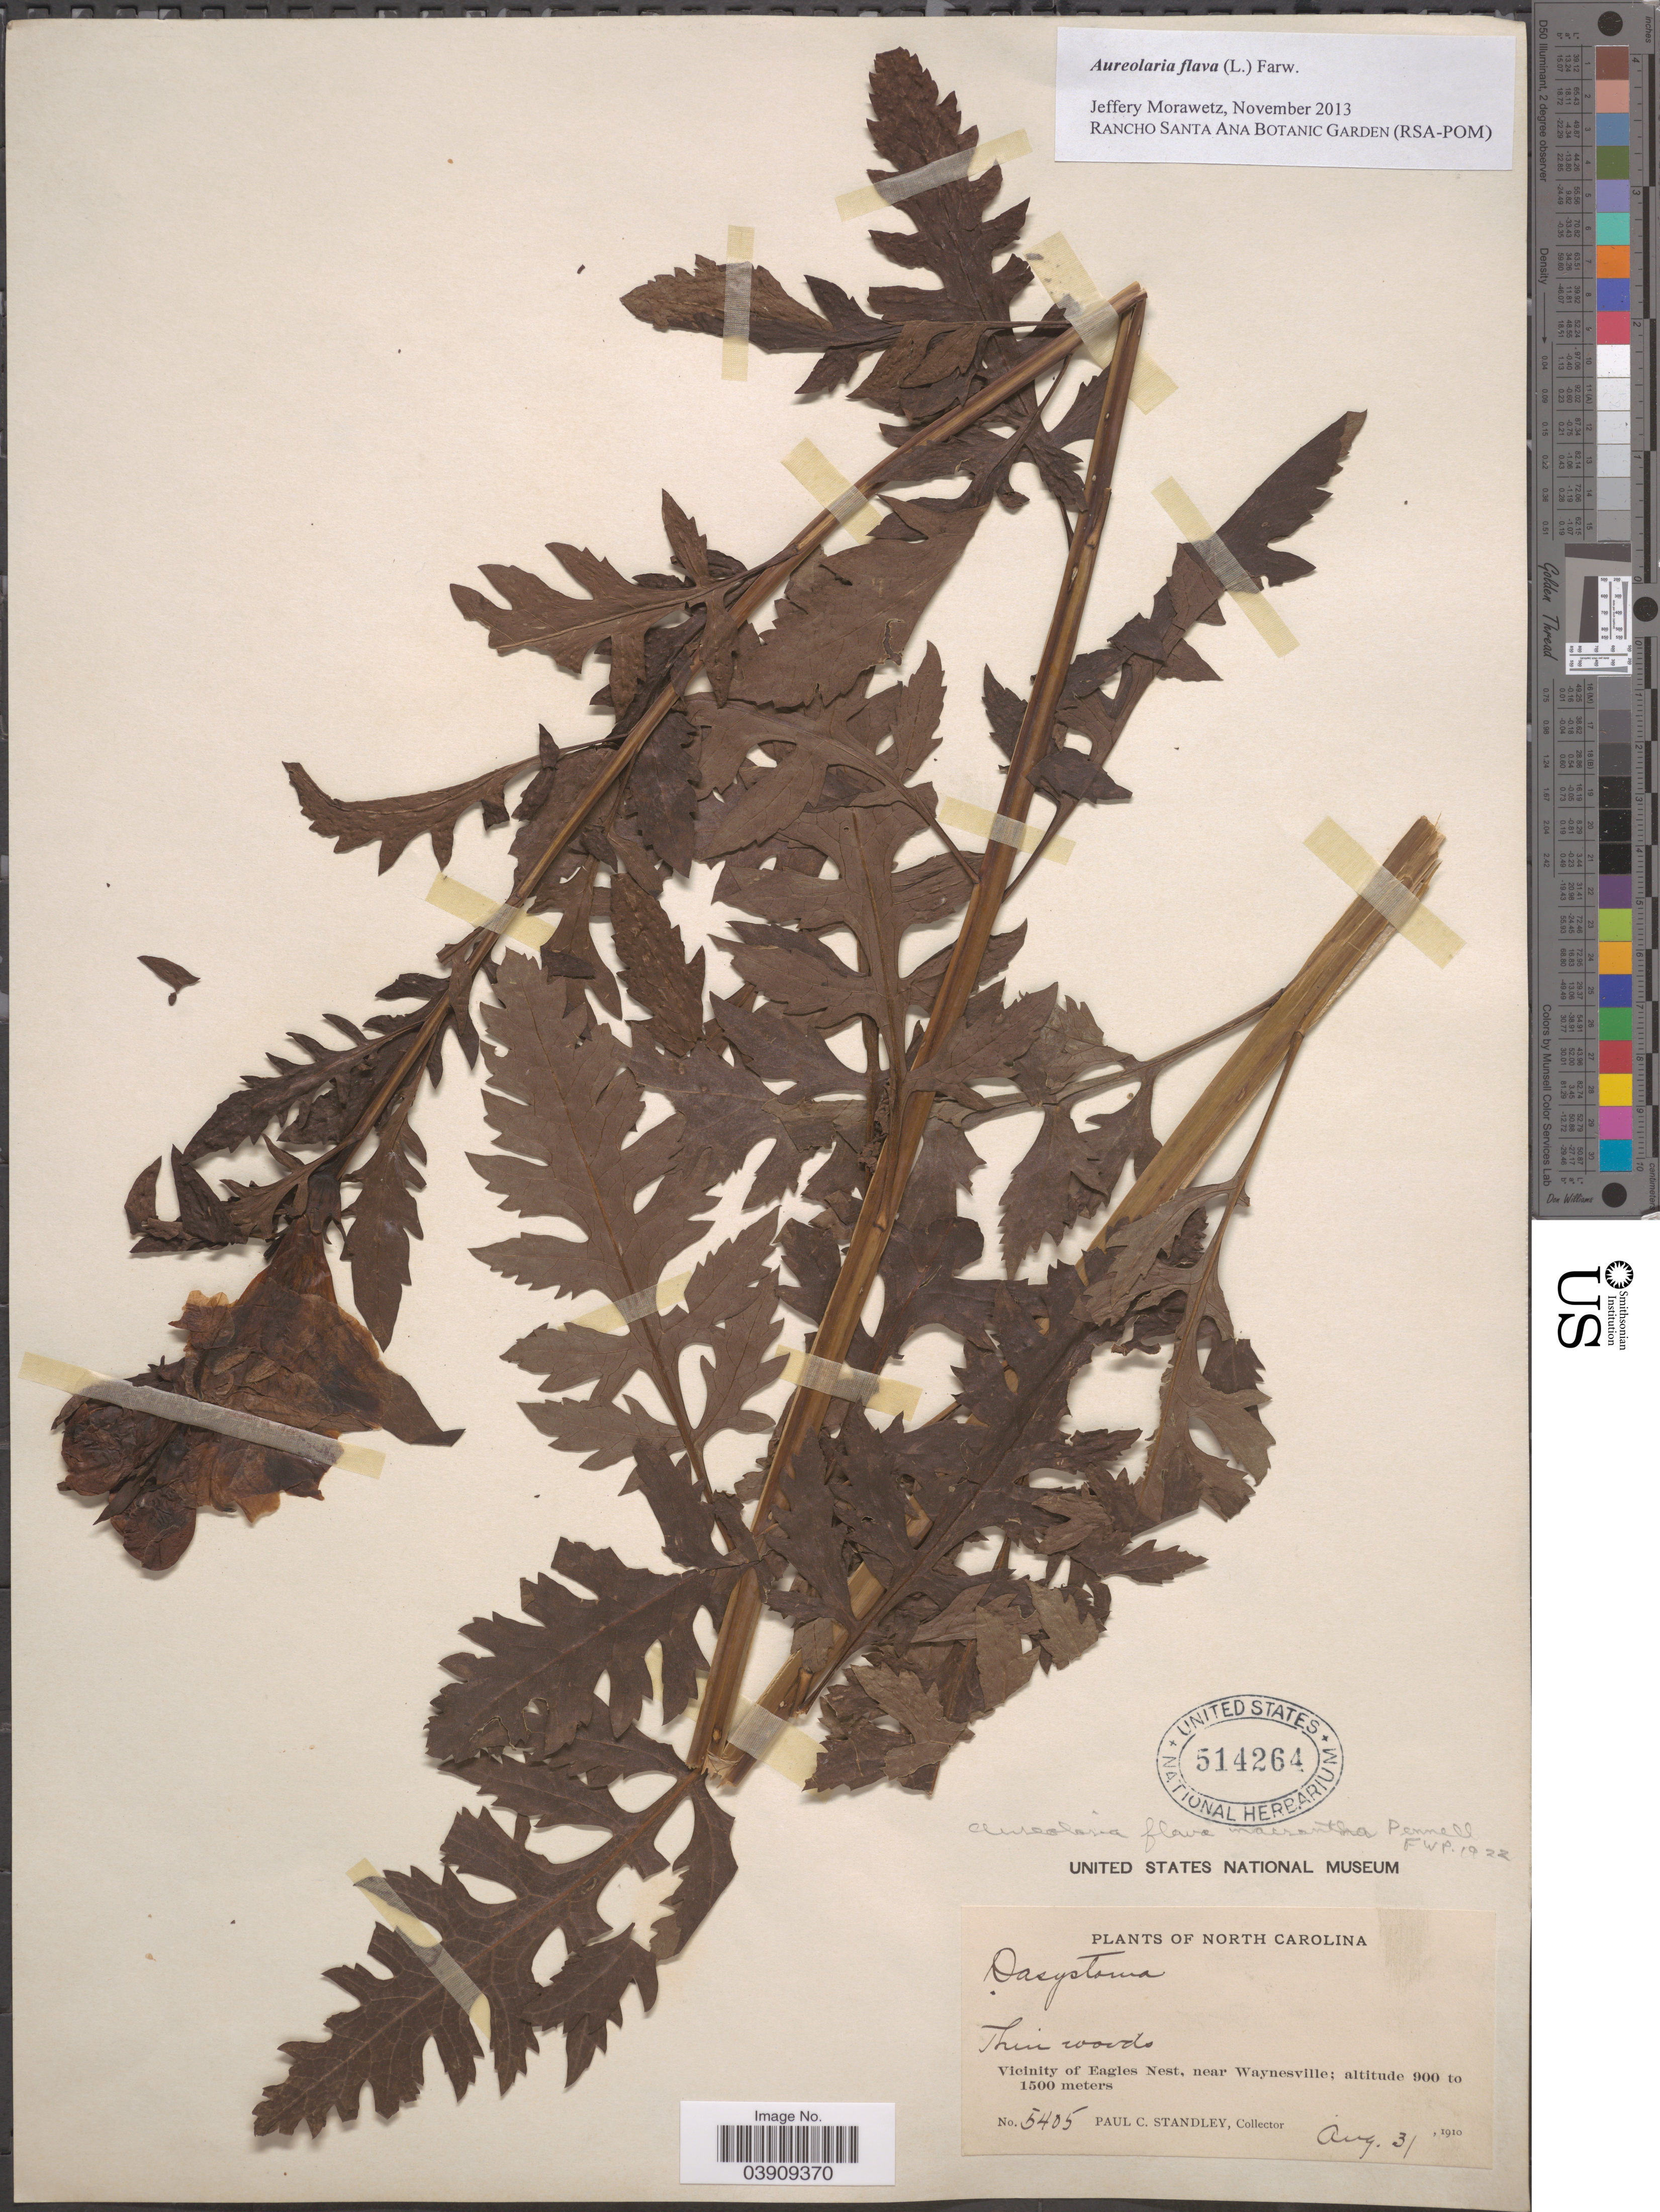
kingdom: Plantae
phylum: Tracheophyta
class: Magnoliopsida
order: Lamiales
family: Orobanchaceae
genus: Aureolaria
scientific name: Aureolaria flava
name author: (L.) Farw.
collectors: P. C. Standley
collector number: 5405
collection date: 1910-08-31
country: United States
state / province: North Carolina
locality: Vicinity of Eagles Nest, near Waynesville.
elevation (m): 900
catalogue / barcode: US 514264